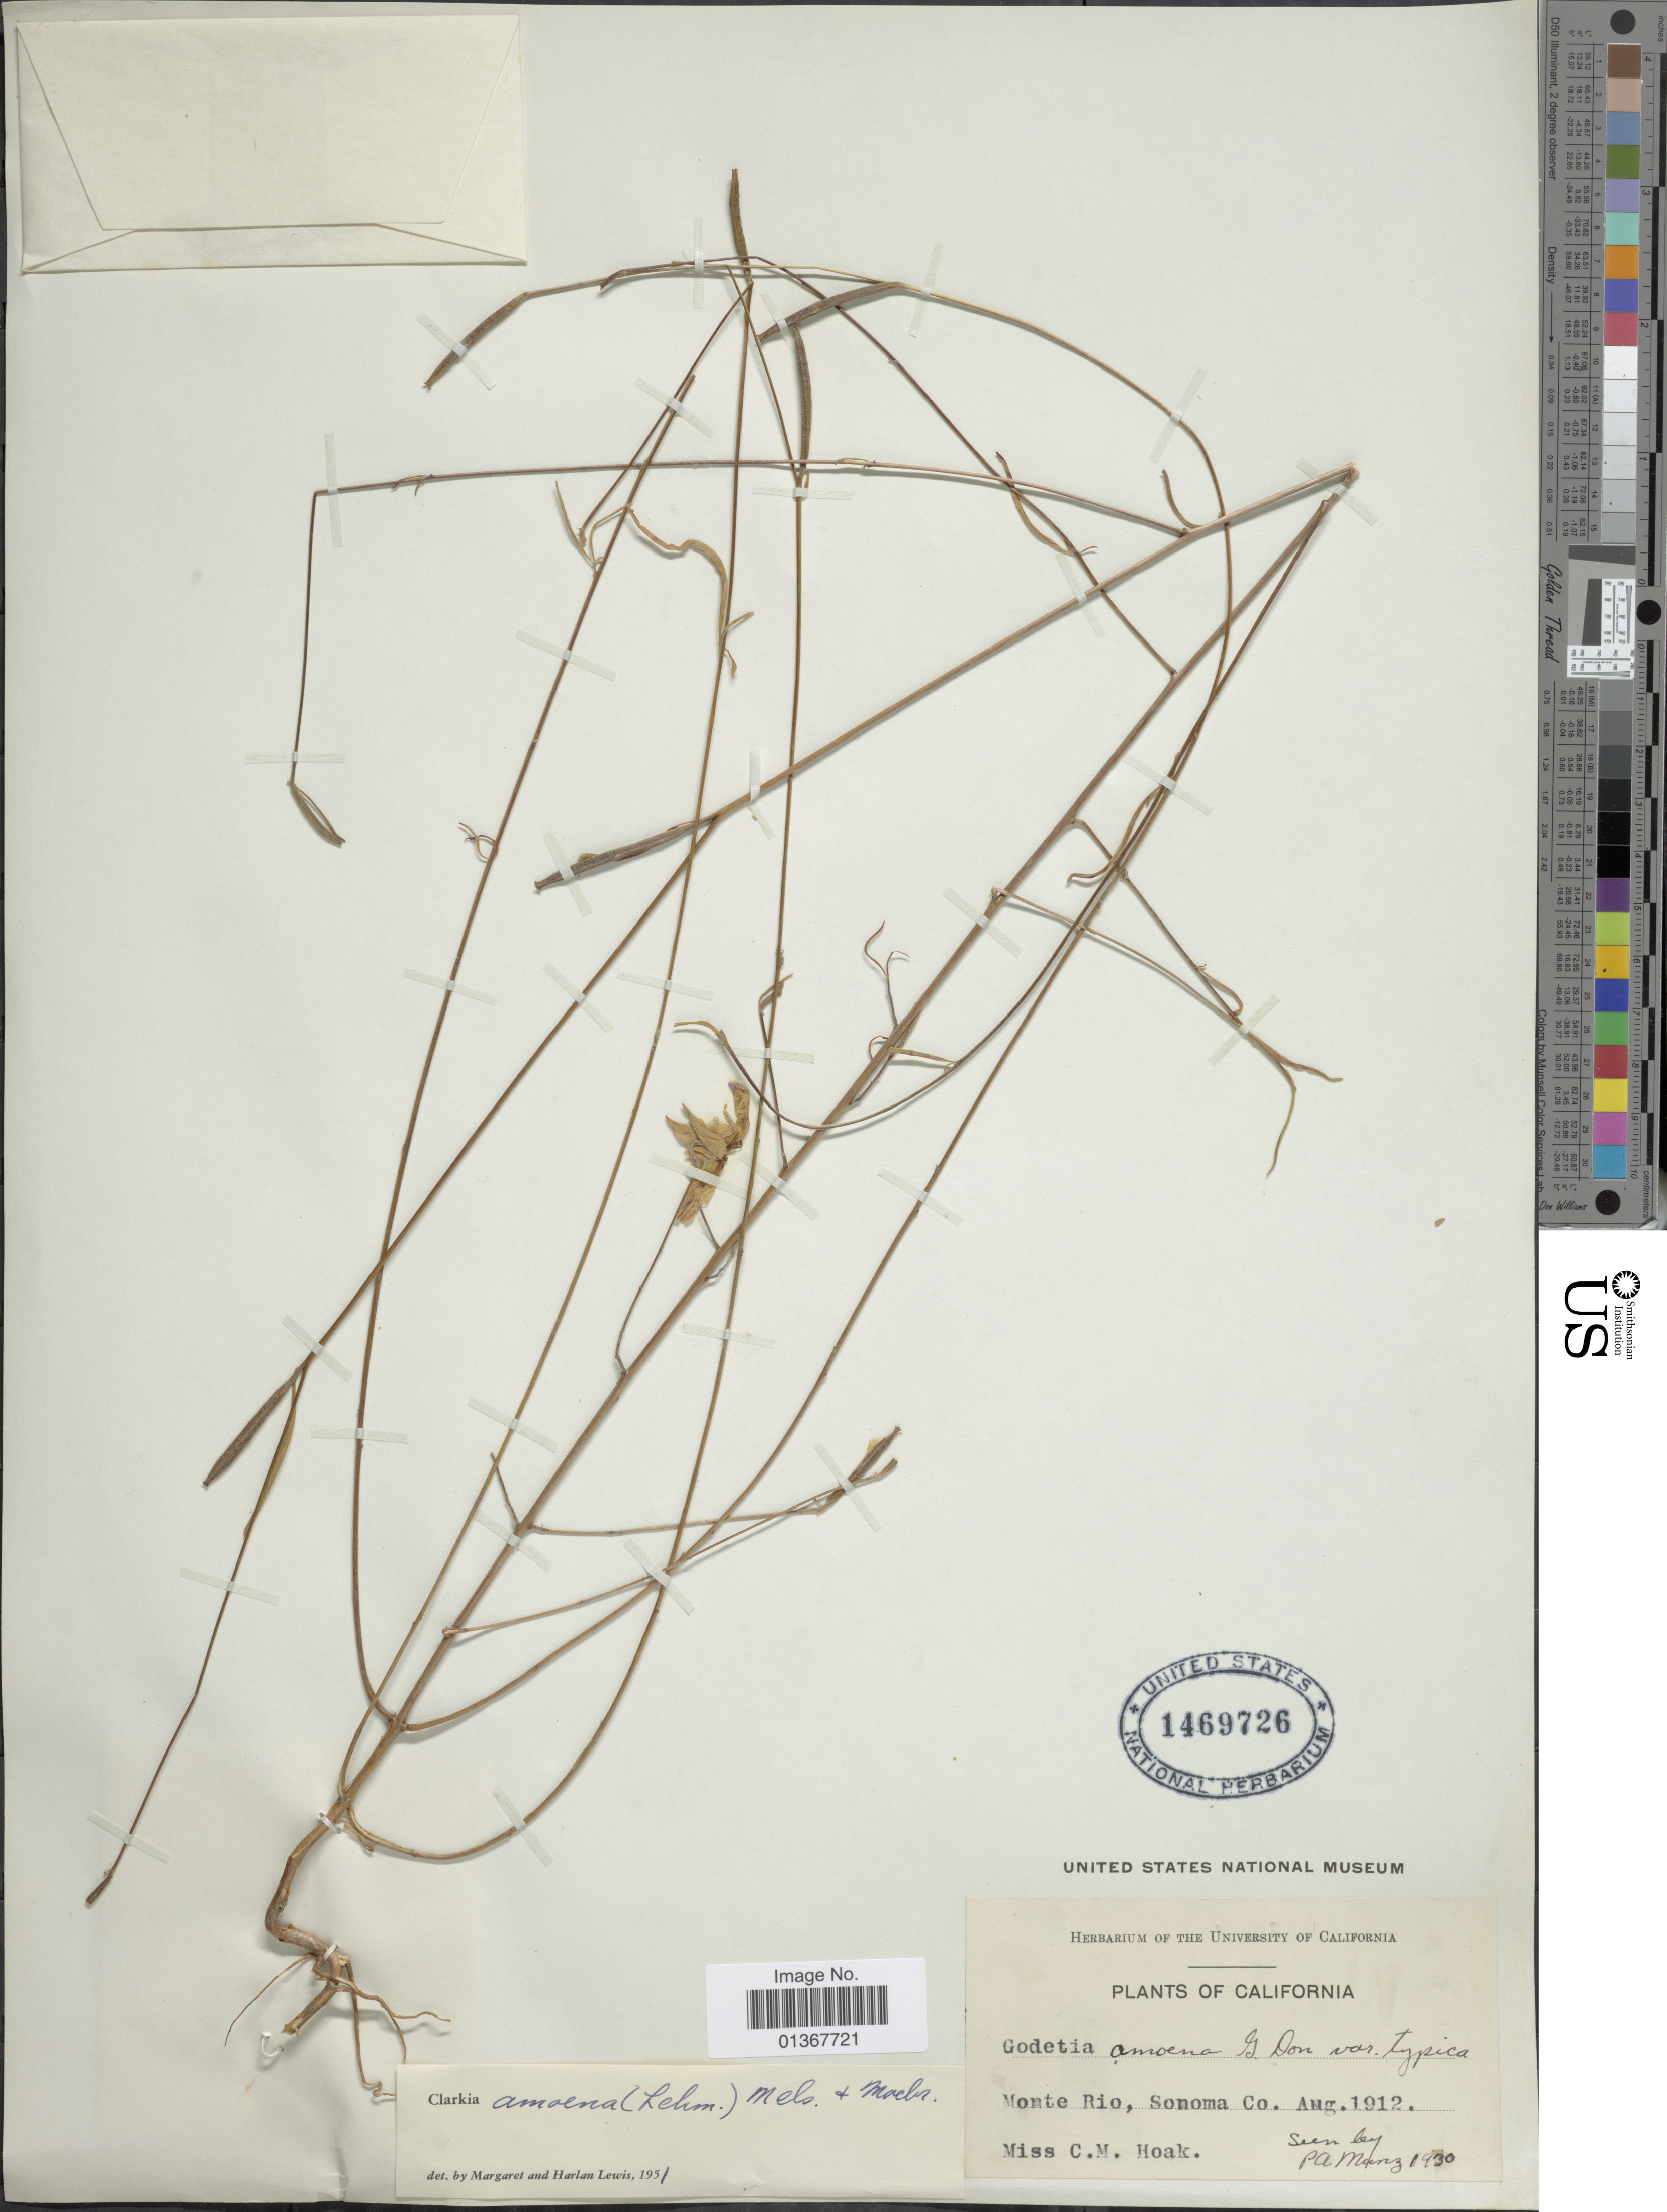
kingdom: Plantae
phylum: Tracheophyta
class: Magnoliopsida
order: Myrtales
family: Onagraceae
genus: Clarkia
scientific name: Clarkia amoena subsp. amoena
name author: (Lehm.) A. Nelson & J.F. Macbr.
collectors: C. Hoak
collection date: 1912-08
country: United States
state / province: California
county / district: Sonoma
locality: Monte Rio, Sonoma Co.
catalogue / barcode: US 1469726